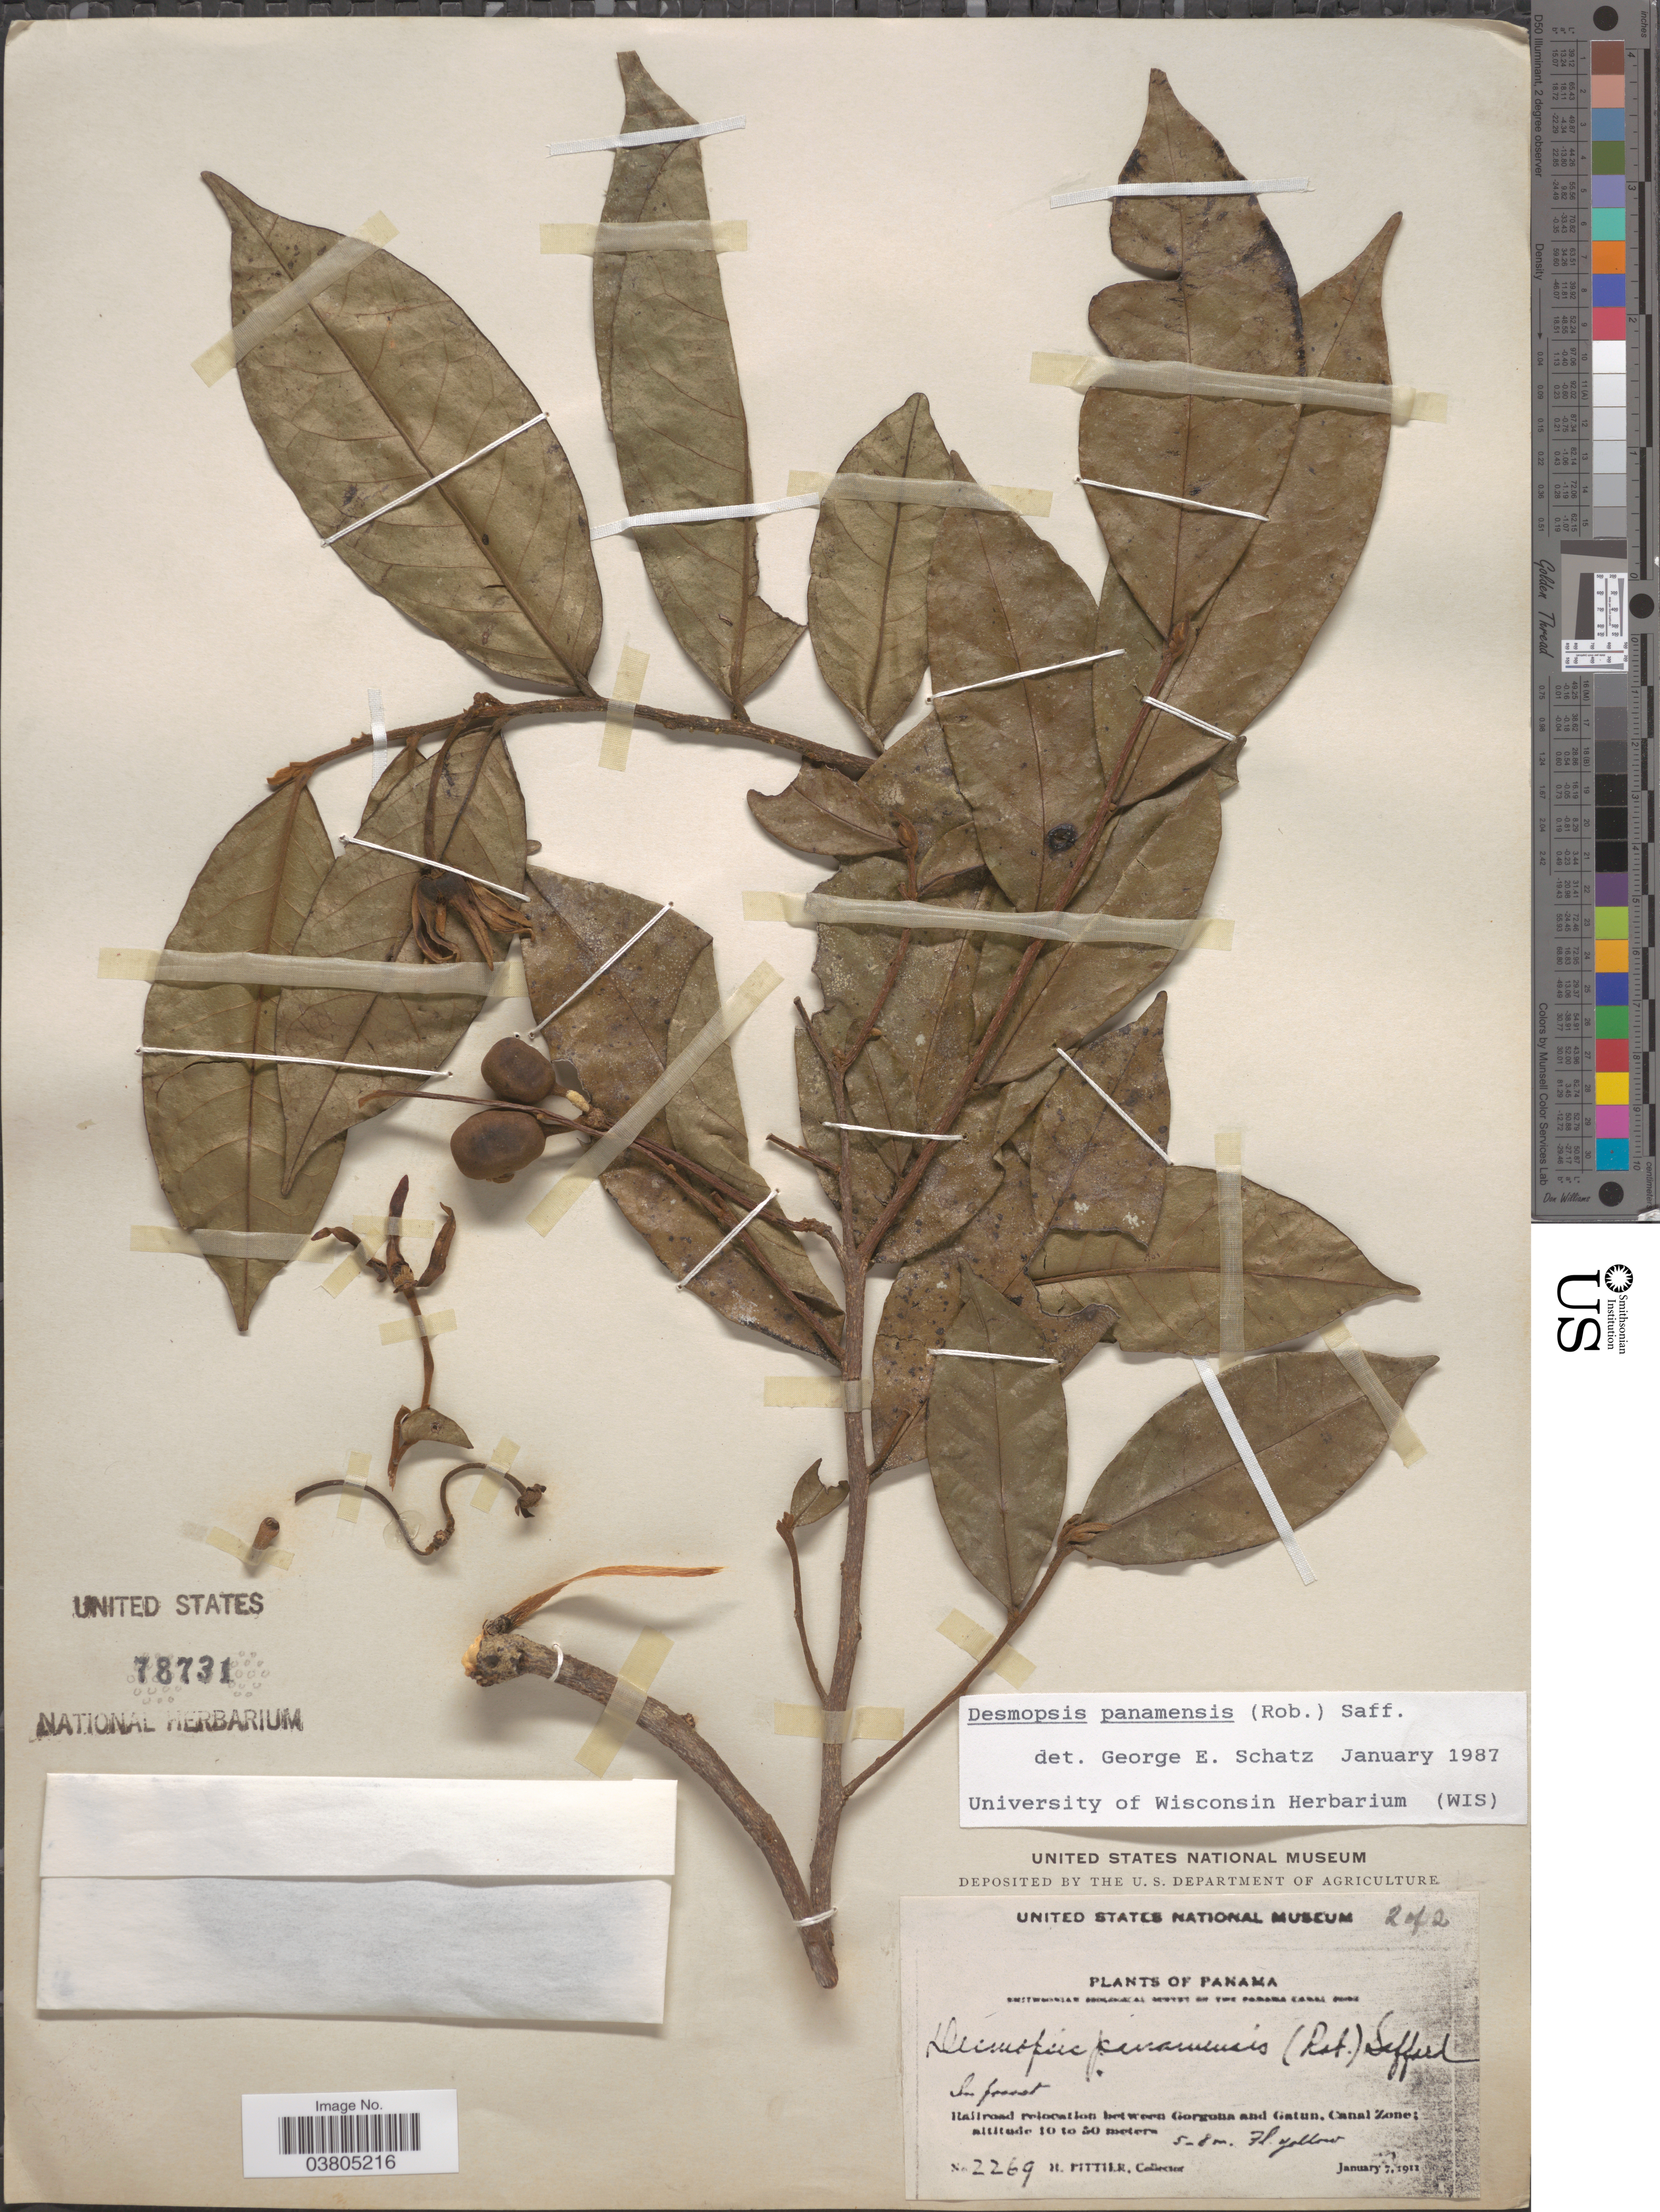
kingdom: Plantae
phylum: Tracheophyta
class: Magnoliopsida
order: Magnoliales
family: Annonaceae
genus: Desmopsis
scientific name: Desmopsis panamensis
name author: (B.L. Rob.) Saff.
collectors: H. F. Pittier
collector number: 2269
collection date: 1911-01-07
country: Panama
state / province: Colón / Panamá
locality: Railroad relocation between Gorgona and Gatun, Canal Zone.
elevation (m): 10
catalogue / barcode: US 78731